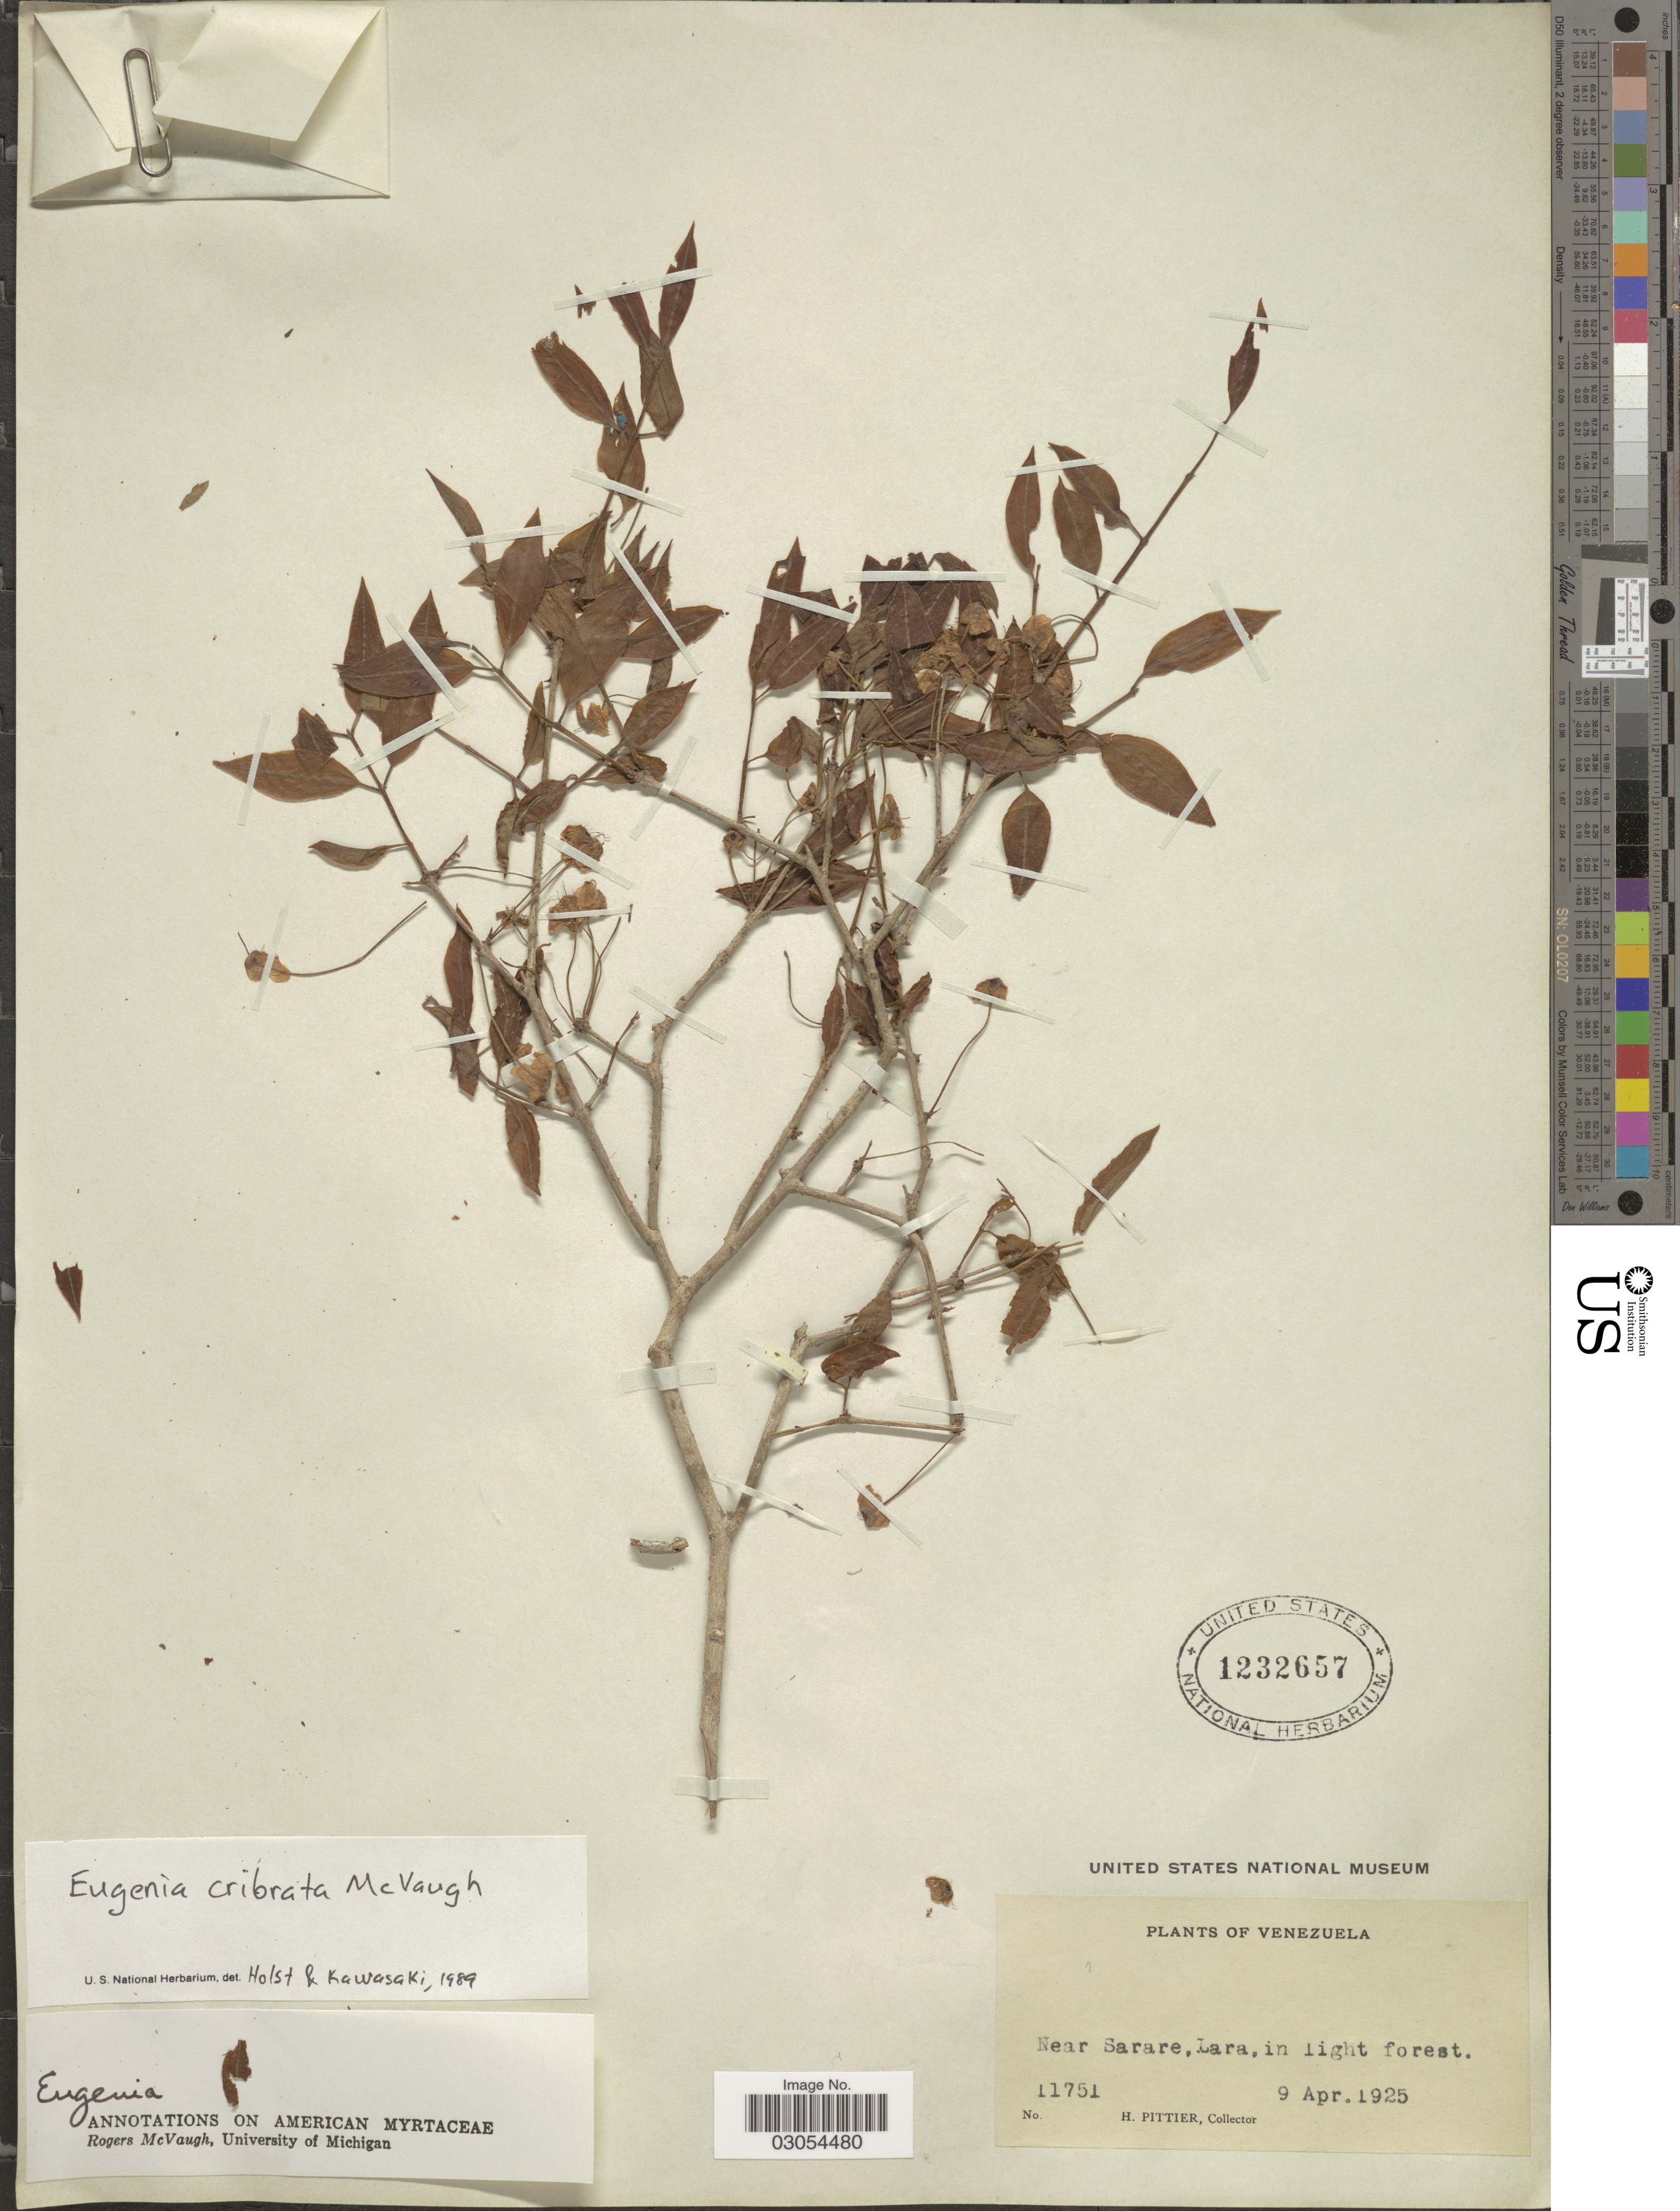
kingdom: Plantae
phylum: Tracheophyta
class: Magnoliopsida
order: Myrtales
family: Myrtaceae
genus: Eugenia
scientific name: Eugenia cribrata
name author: McVaugh in Maguire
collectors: H. F. Pittier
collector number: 11751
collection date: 1925-04-09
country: Venezuela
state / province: Lara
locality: Near Sarare, in light forest.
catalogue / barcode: US 1232657